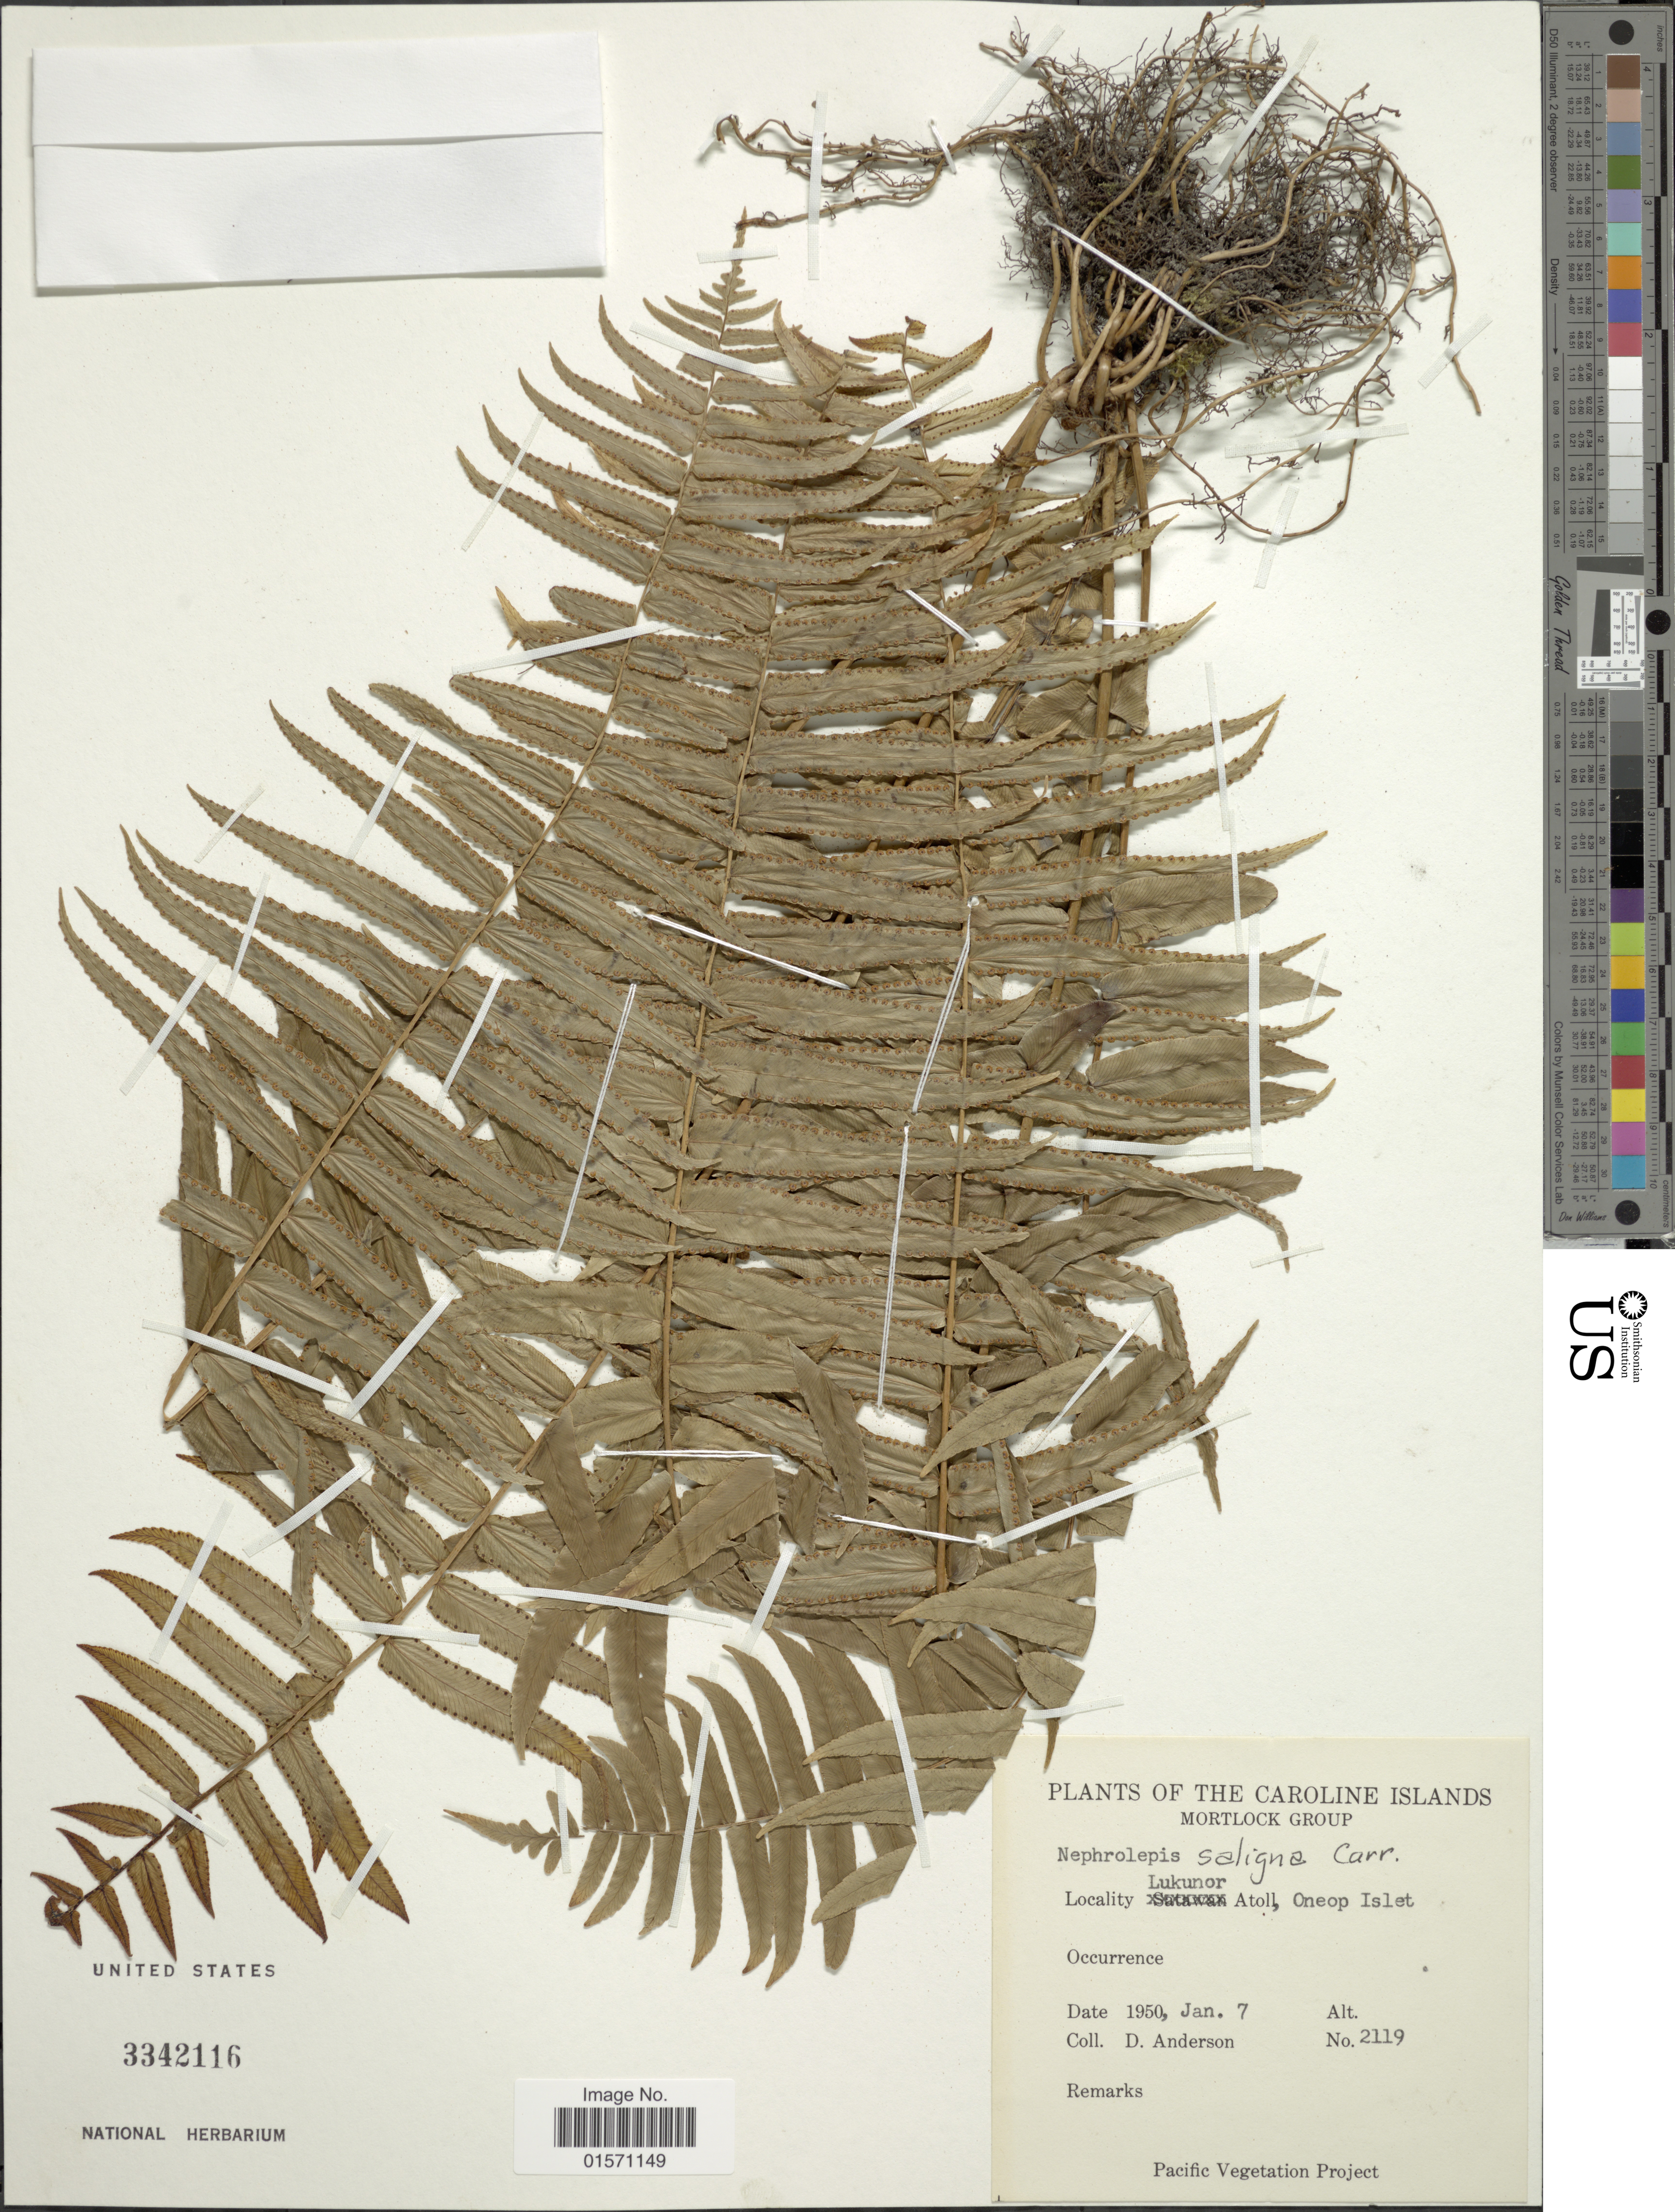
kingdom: Plantae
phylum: Tracheophyta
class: Polypodiopsida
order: Polypodiales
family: Nephrolepidaceae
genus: Nephrolepis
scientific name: Nephrolepis saligna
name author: Cav.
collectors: D. Anderson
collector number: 2119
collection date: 1950-01-07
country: Micronesia, Federated States of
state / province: Truk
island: Lukunor Atoll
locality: Mortlock Group. Lukunor Atoll, Oneop Islet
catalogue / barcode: US 3342116